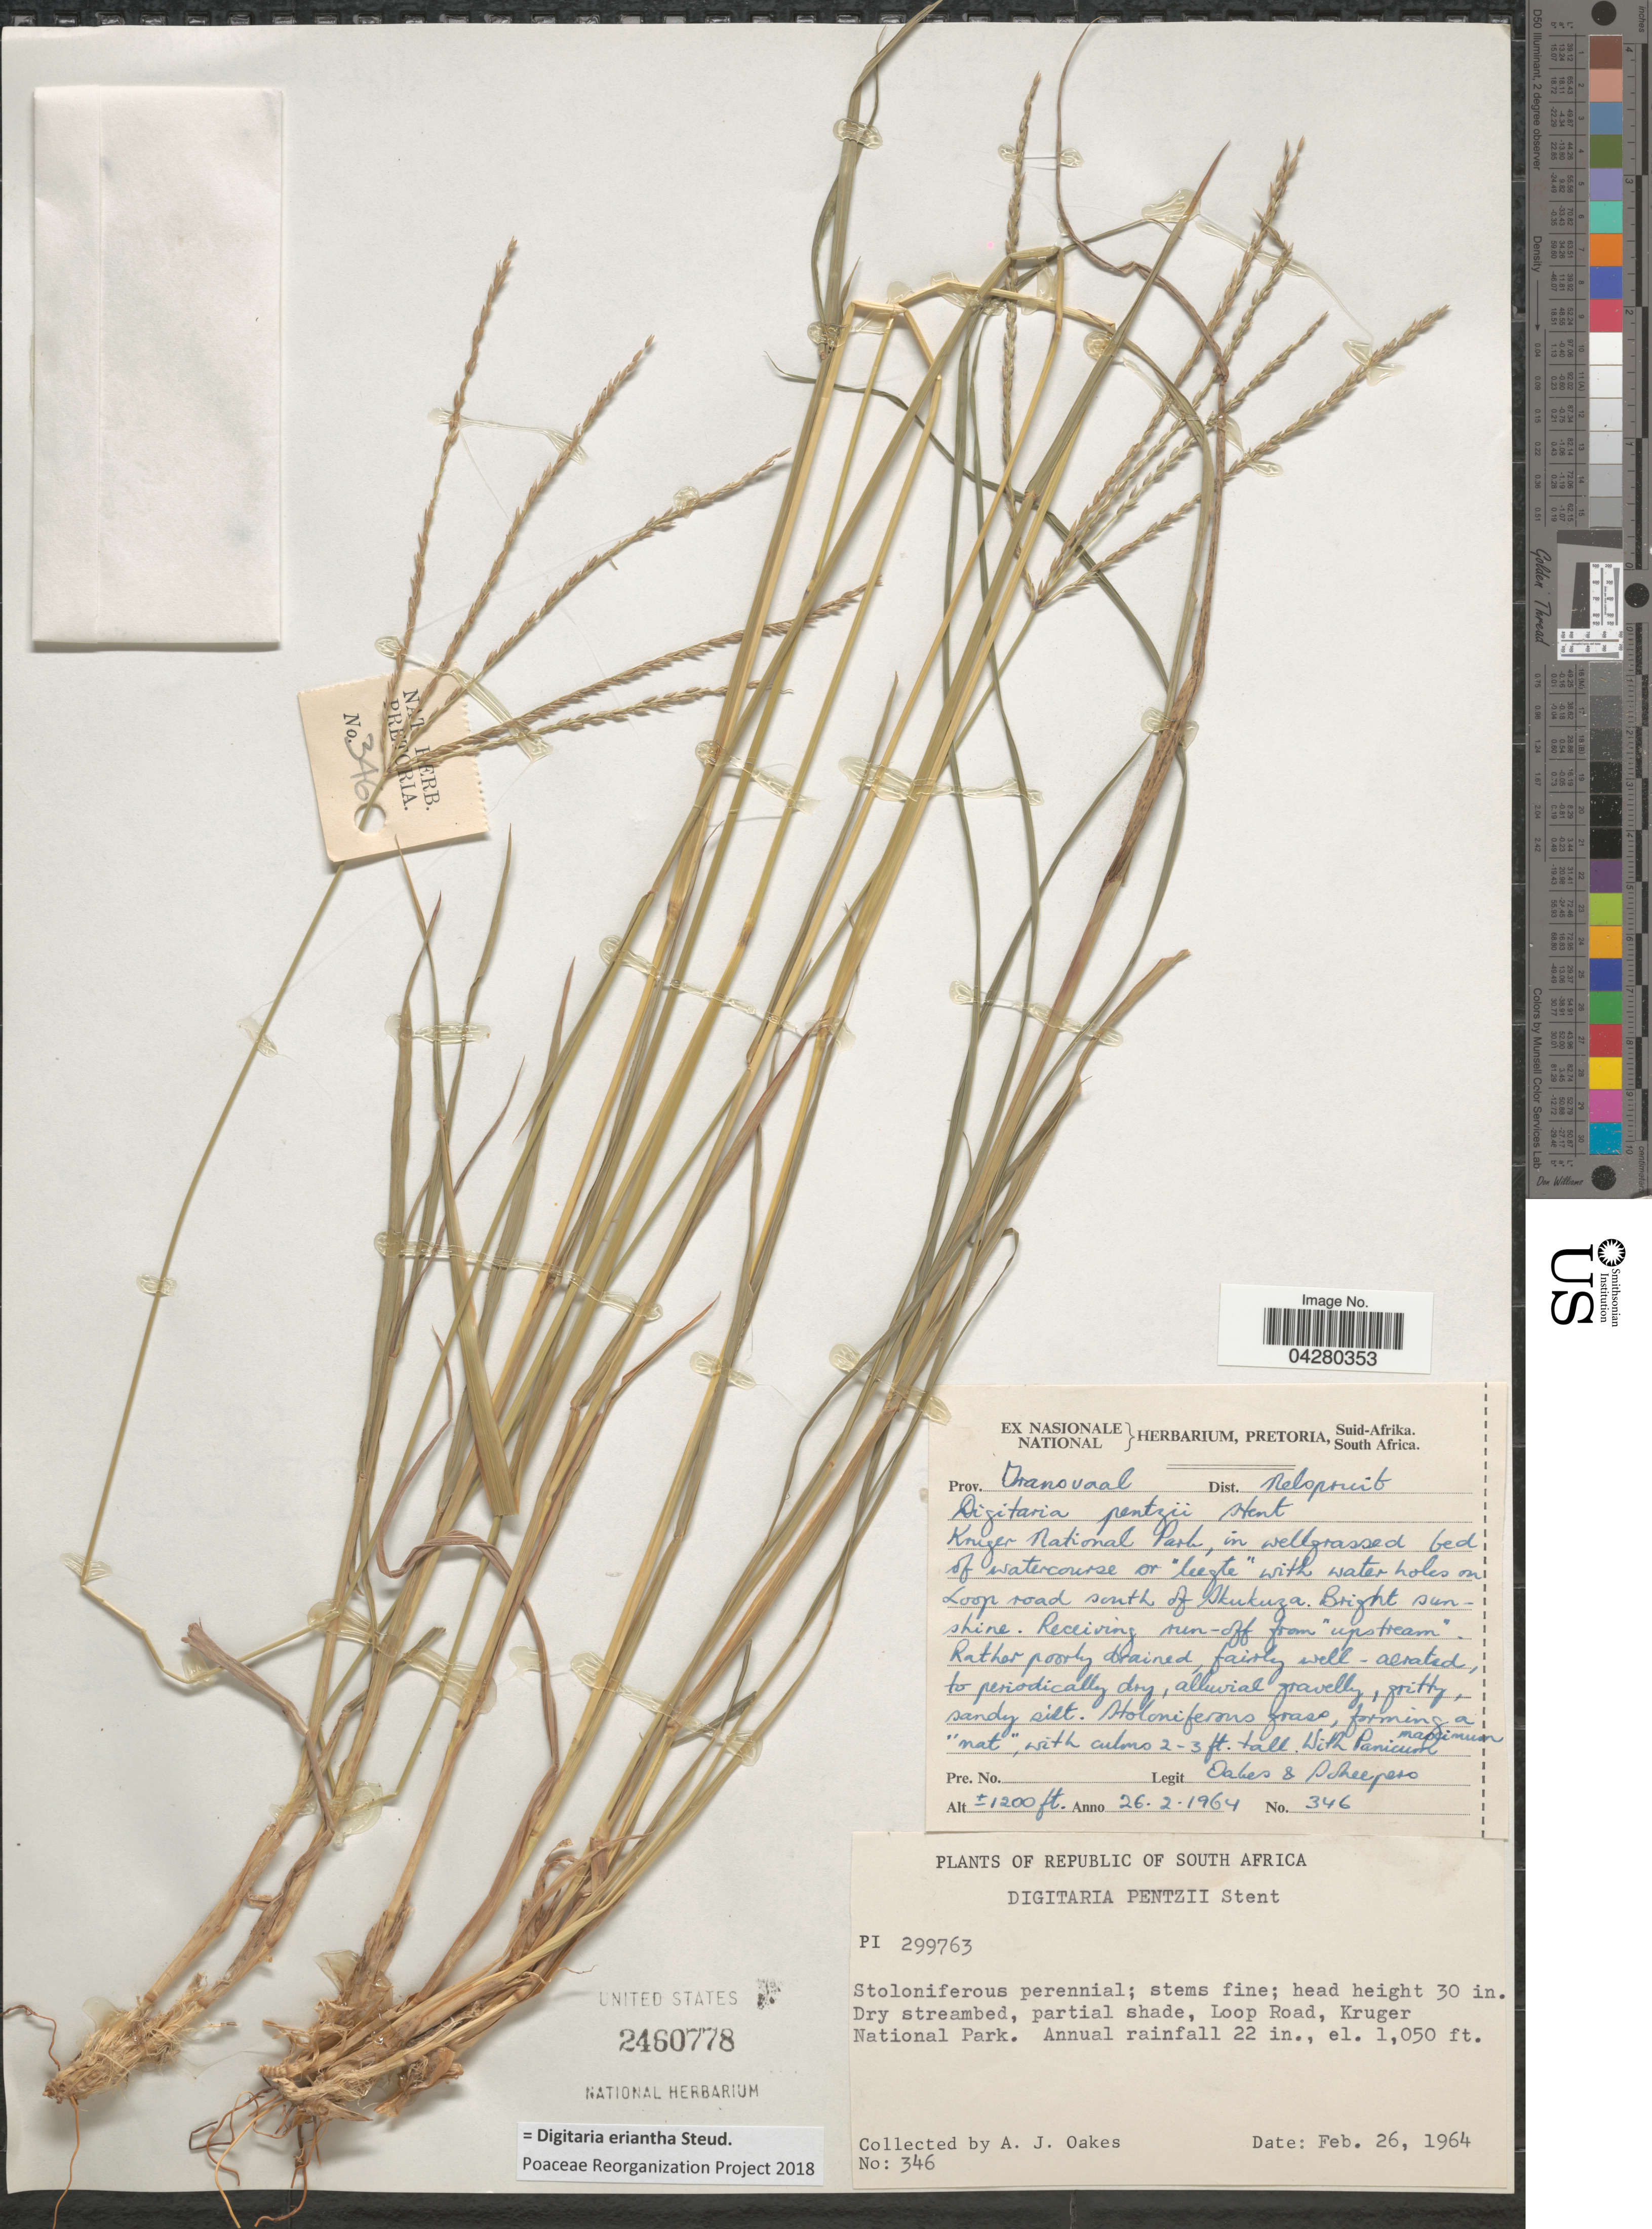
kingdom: Plantae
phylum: Tracheophyta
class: Liliopsida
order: Poales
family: Poaceae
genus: Digitaria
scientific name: Digitaria eriantha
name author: Steud.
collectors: A. Oakes & J. Scheepers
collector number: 346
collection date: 1964-02-26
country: South Africa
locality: Prov. Transvaal. Dist. Nelspruit. Kruger National Park, in wellgrassed bed of watercourse or "leegte" with water holes on Loop road south of Skukuza. Dry streambed, partial shade, Loop Road, Kruger National Park.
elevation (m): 320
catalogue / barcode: US 2460778